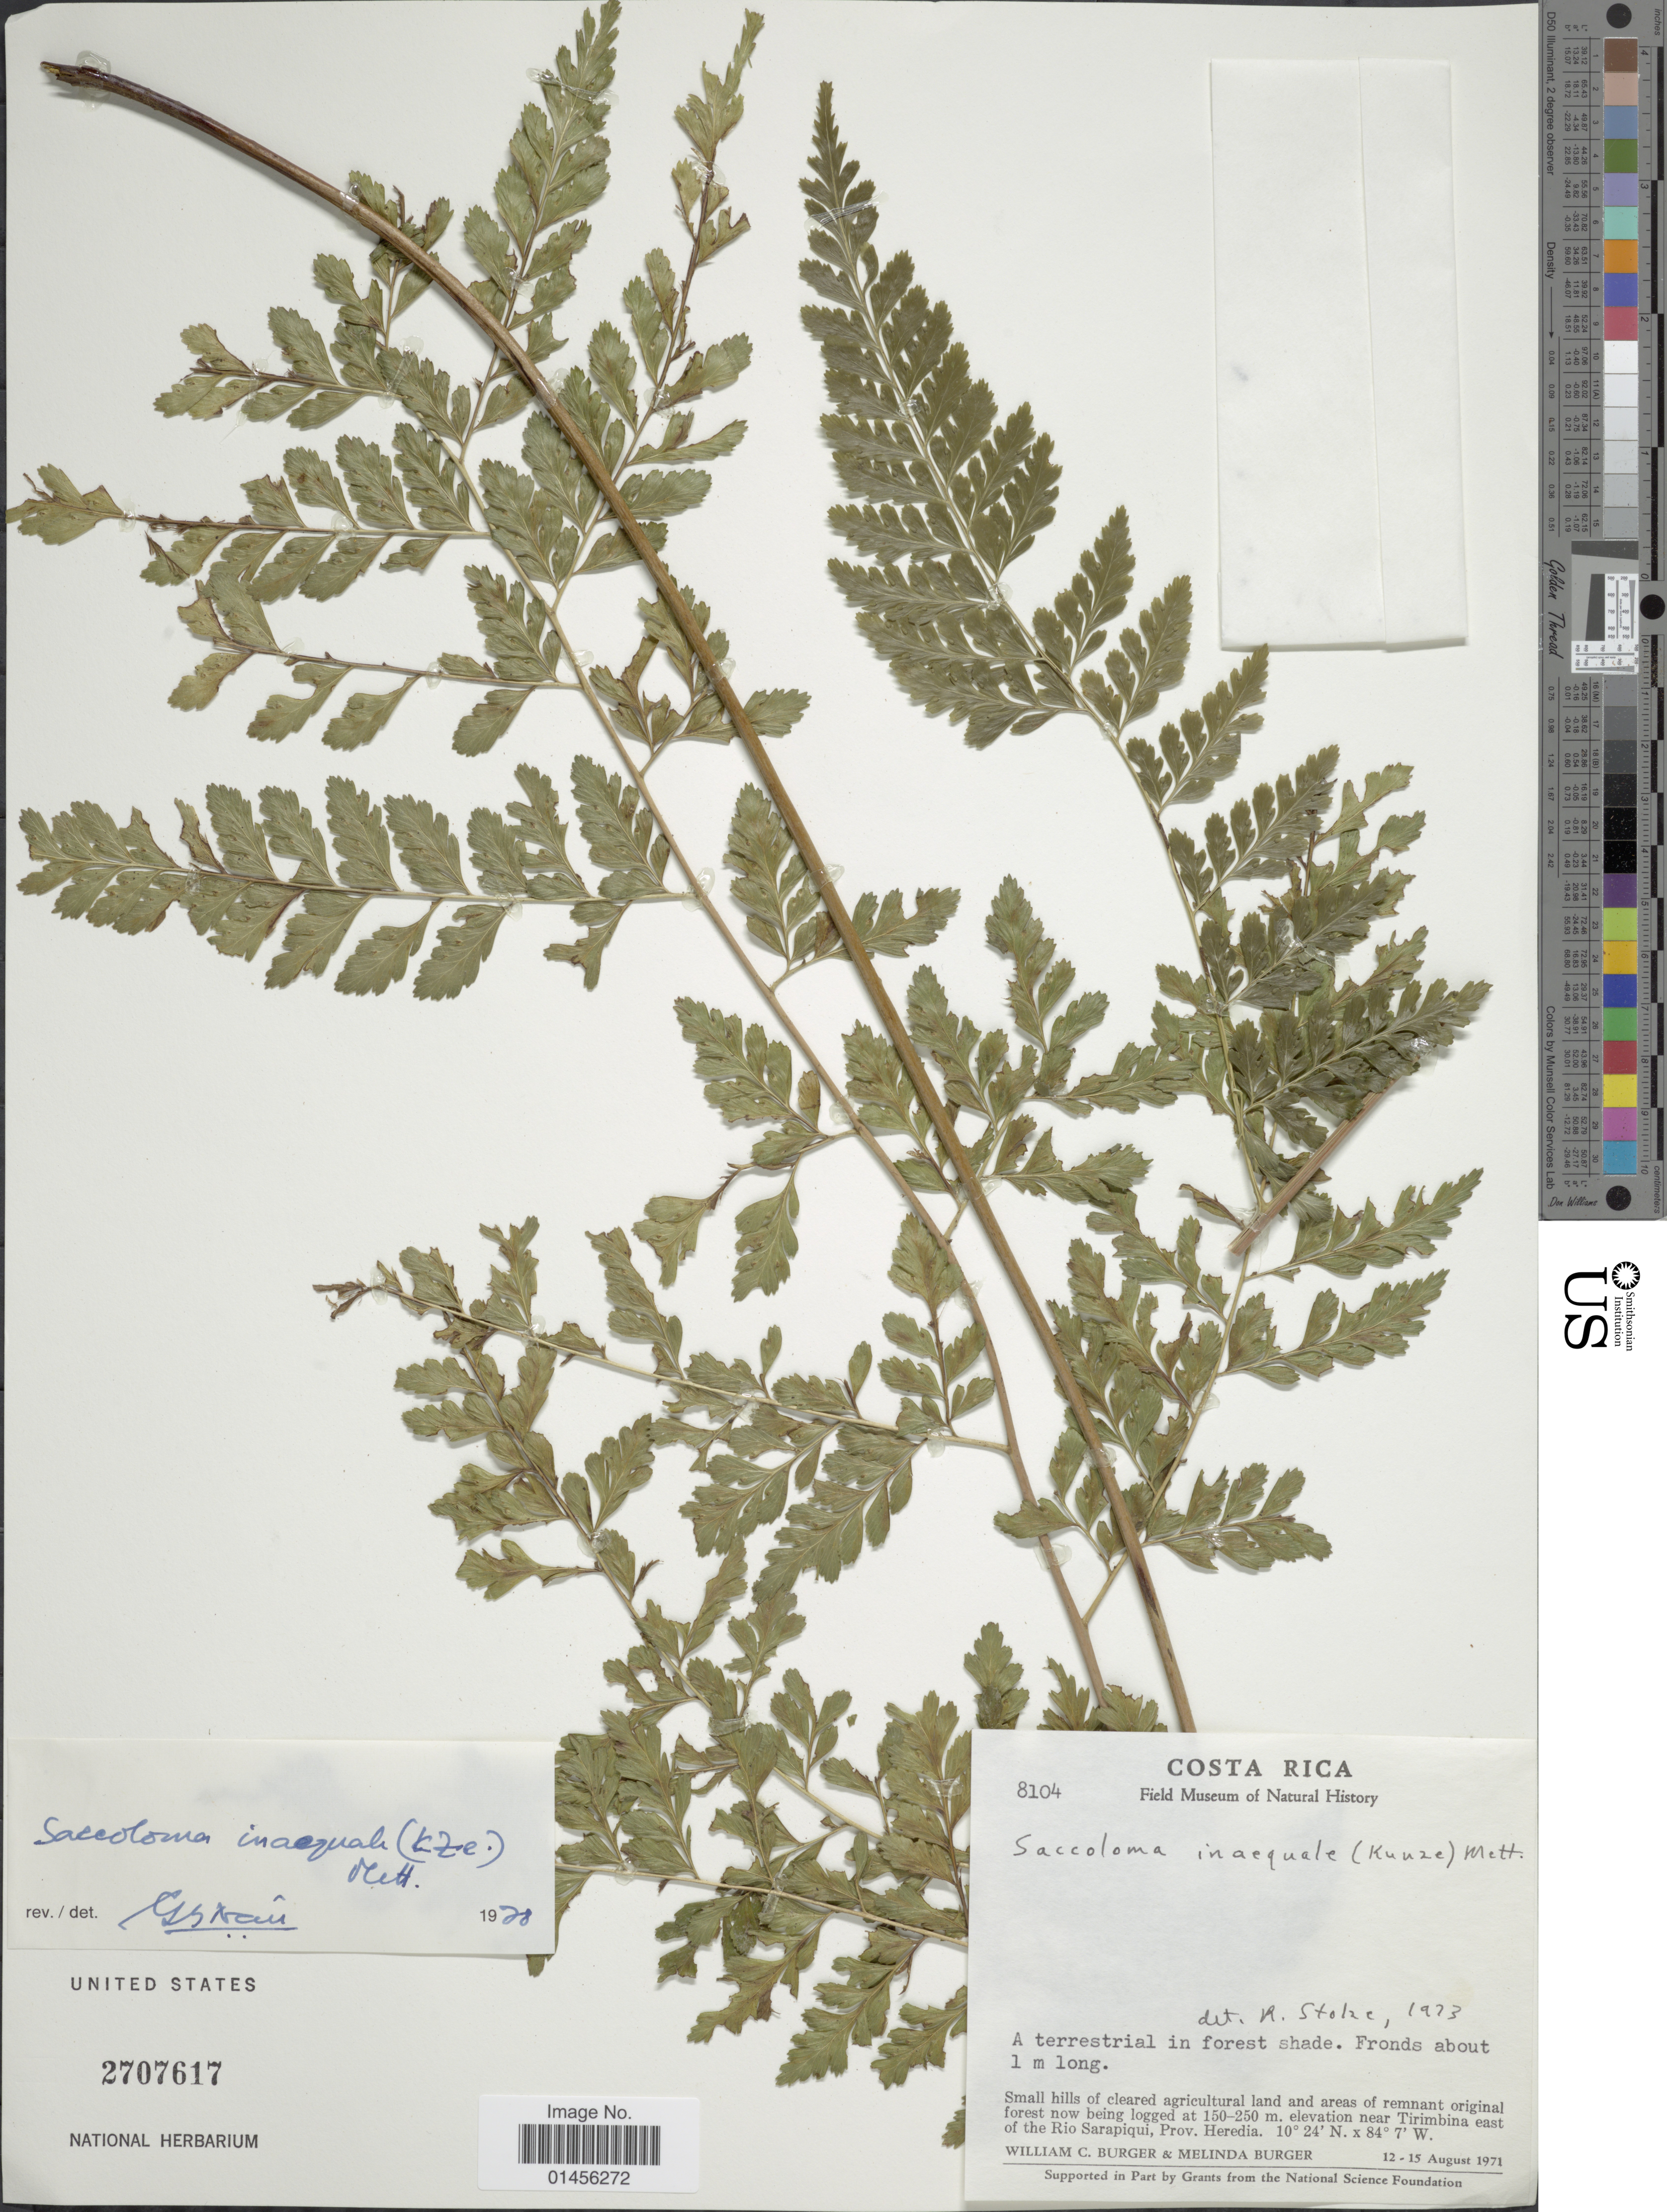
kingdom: Plantae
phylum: Tracheophyta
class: Polypodiopsida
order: Polypodiales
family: Saccolomataceae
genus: Saccoloma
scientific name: Saccoloma inaequale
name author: (Kunze) Mett.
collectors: W. Burger & M. Burger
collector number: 8104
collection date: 1971-08-12/1971-08-15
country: Costa Rica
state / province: Heredia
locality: Near Tirimbina east of the Rio Sarapiqui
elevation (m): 150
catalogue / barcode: US 2707617